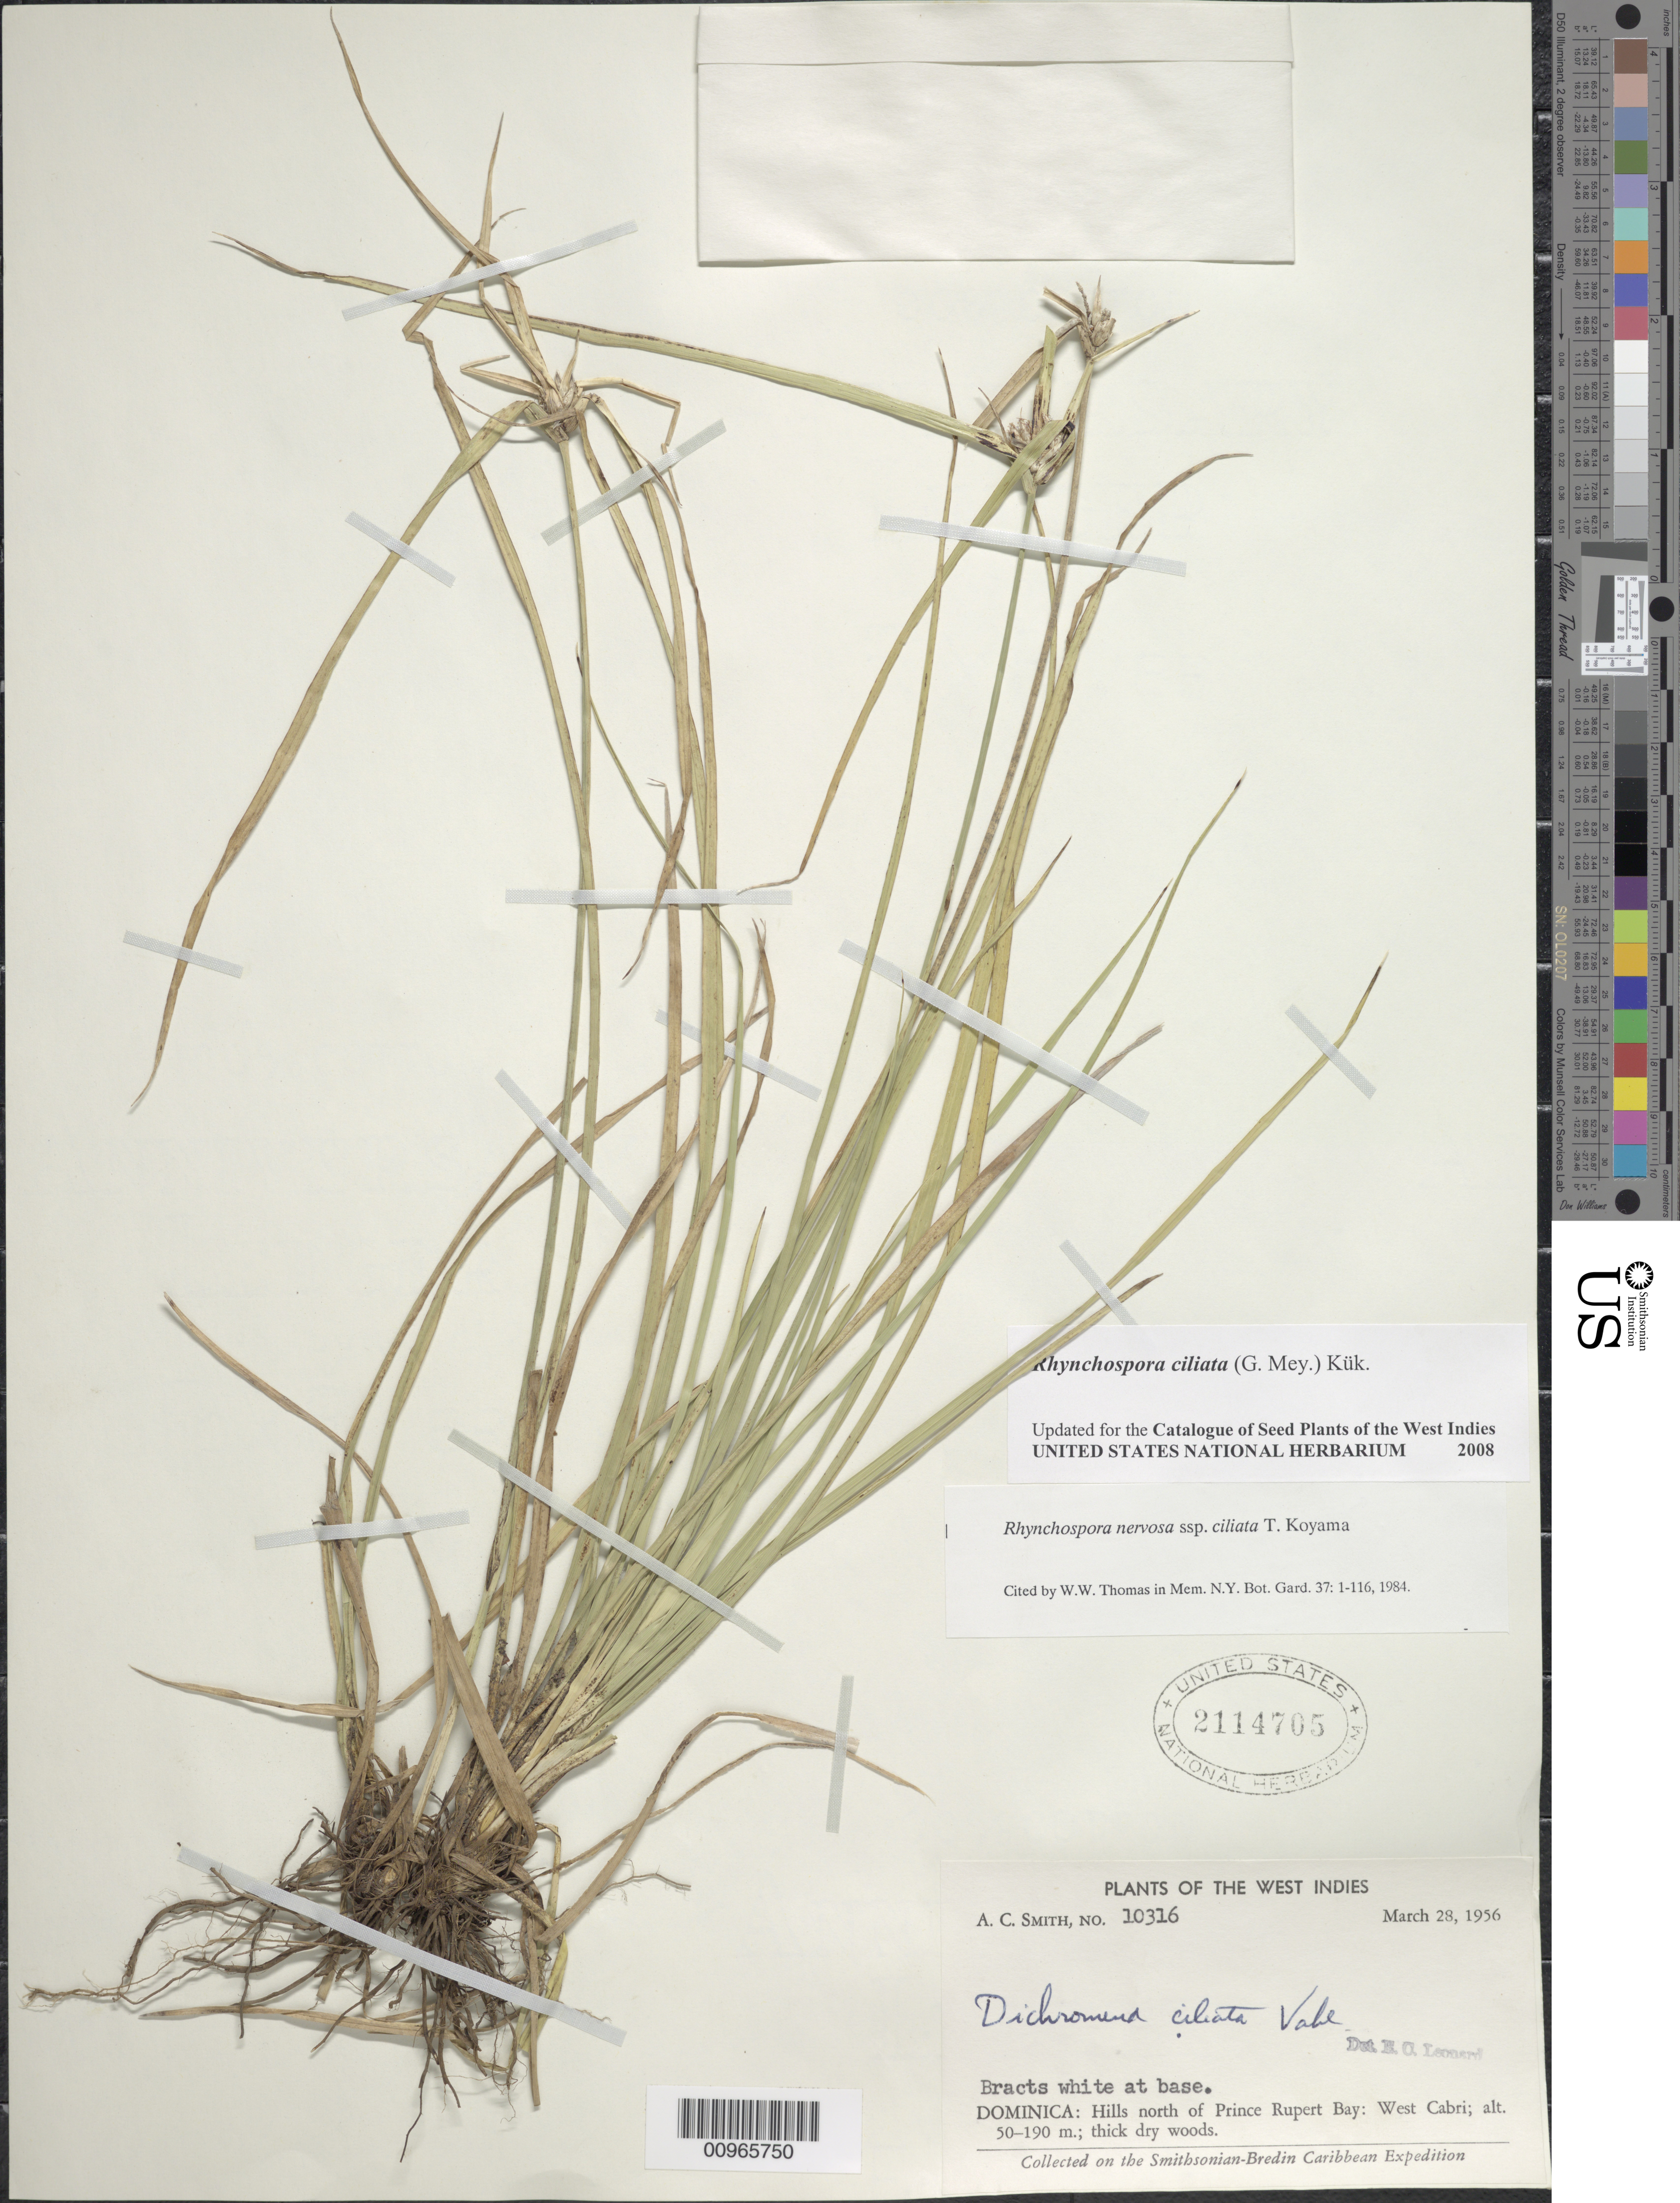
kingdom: Plantae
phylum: Tracheophyta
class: Liliopsida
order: Poales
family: Cyperaceae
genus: Rhynchospora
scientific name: Rhynchospora ciliata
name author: (G. Mey.) Kük.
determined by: Strong, M. T., (US), Smithsonian Institution - National Museum of Natural History (UNITED STATES)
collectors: A. C. Smith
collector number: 10316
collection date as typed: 28 Mar 1956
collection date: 1956-03-28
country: Dominica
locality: Hills north of Prince Rupert Bay, West Cabrit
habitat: Thick dry woods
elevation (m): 50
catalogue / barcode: US 2114705